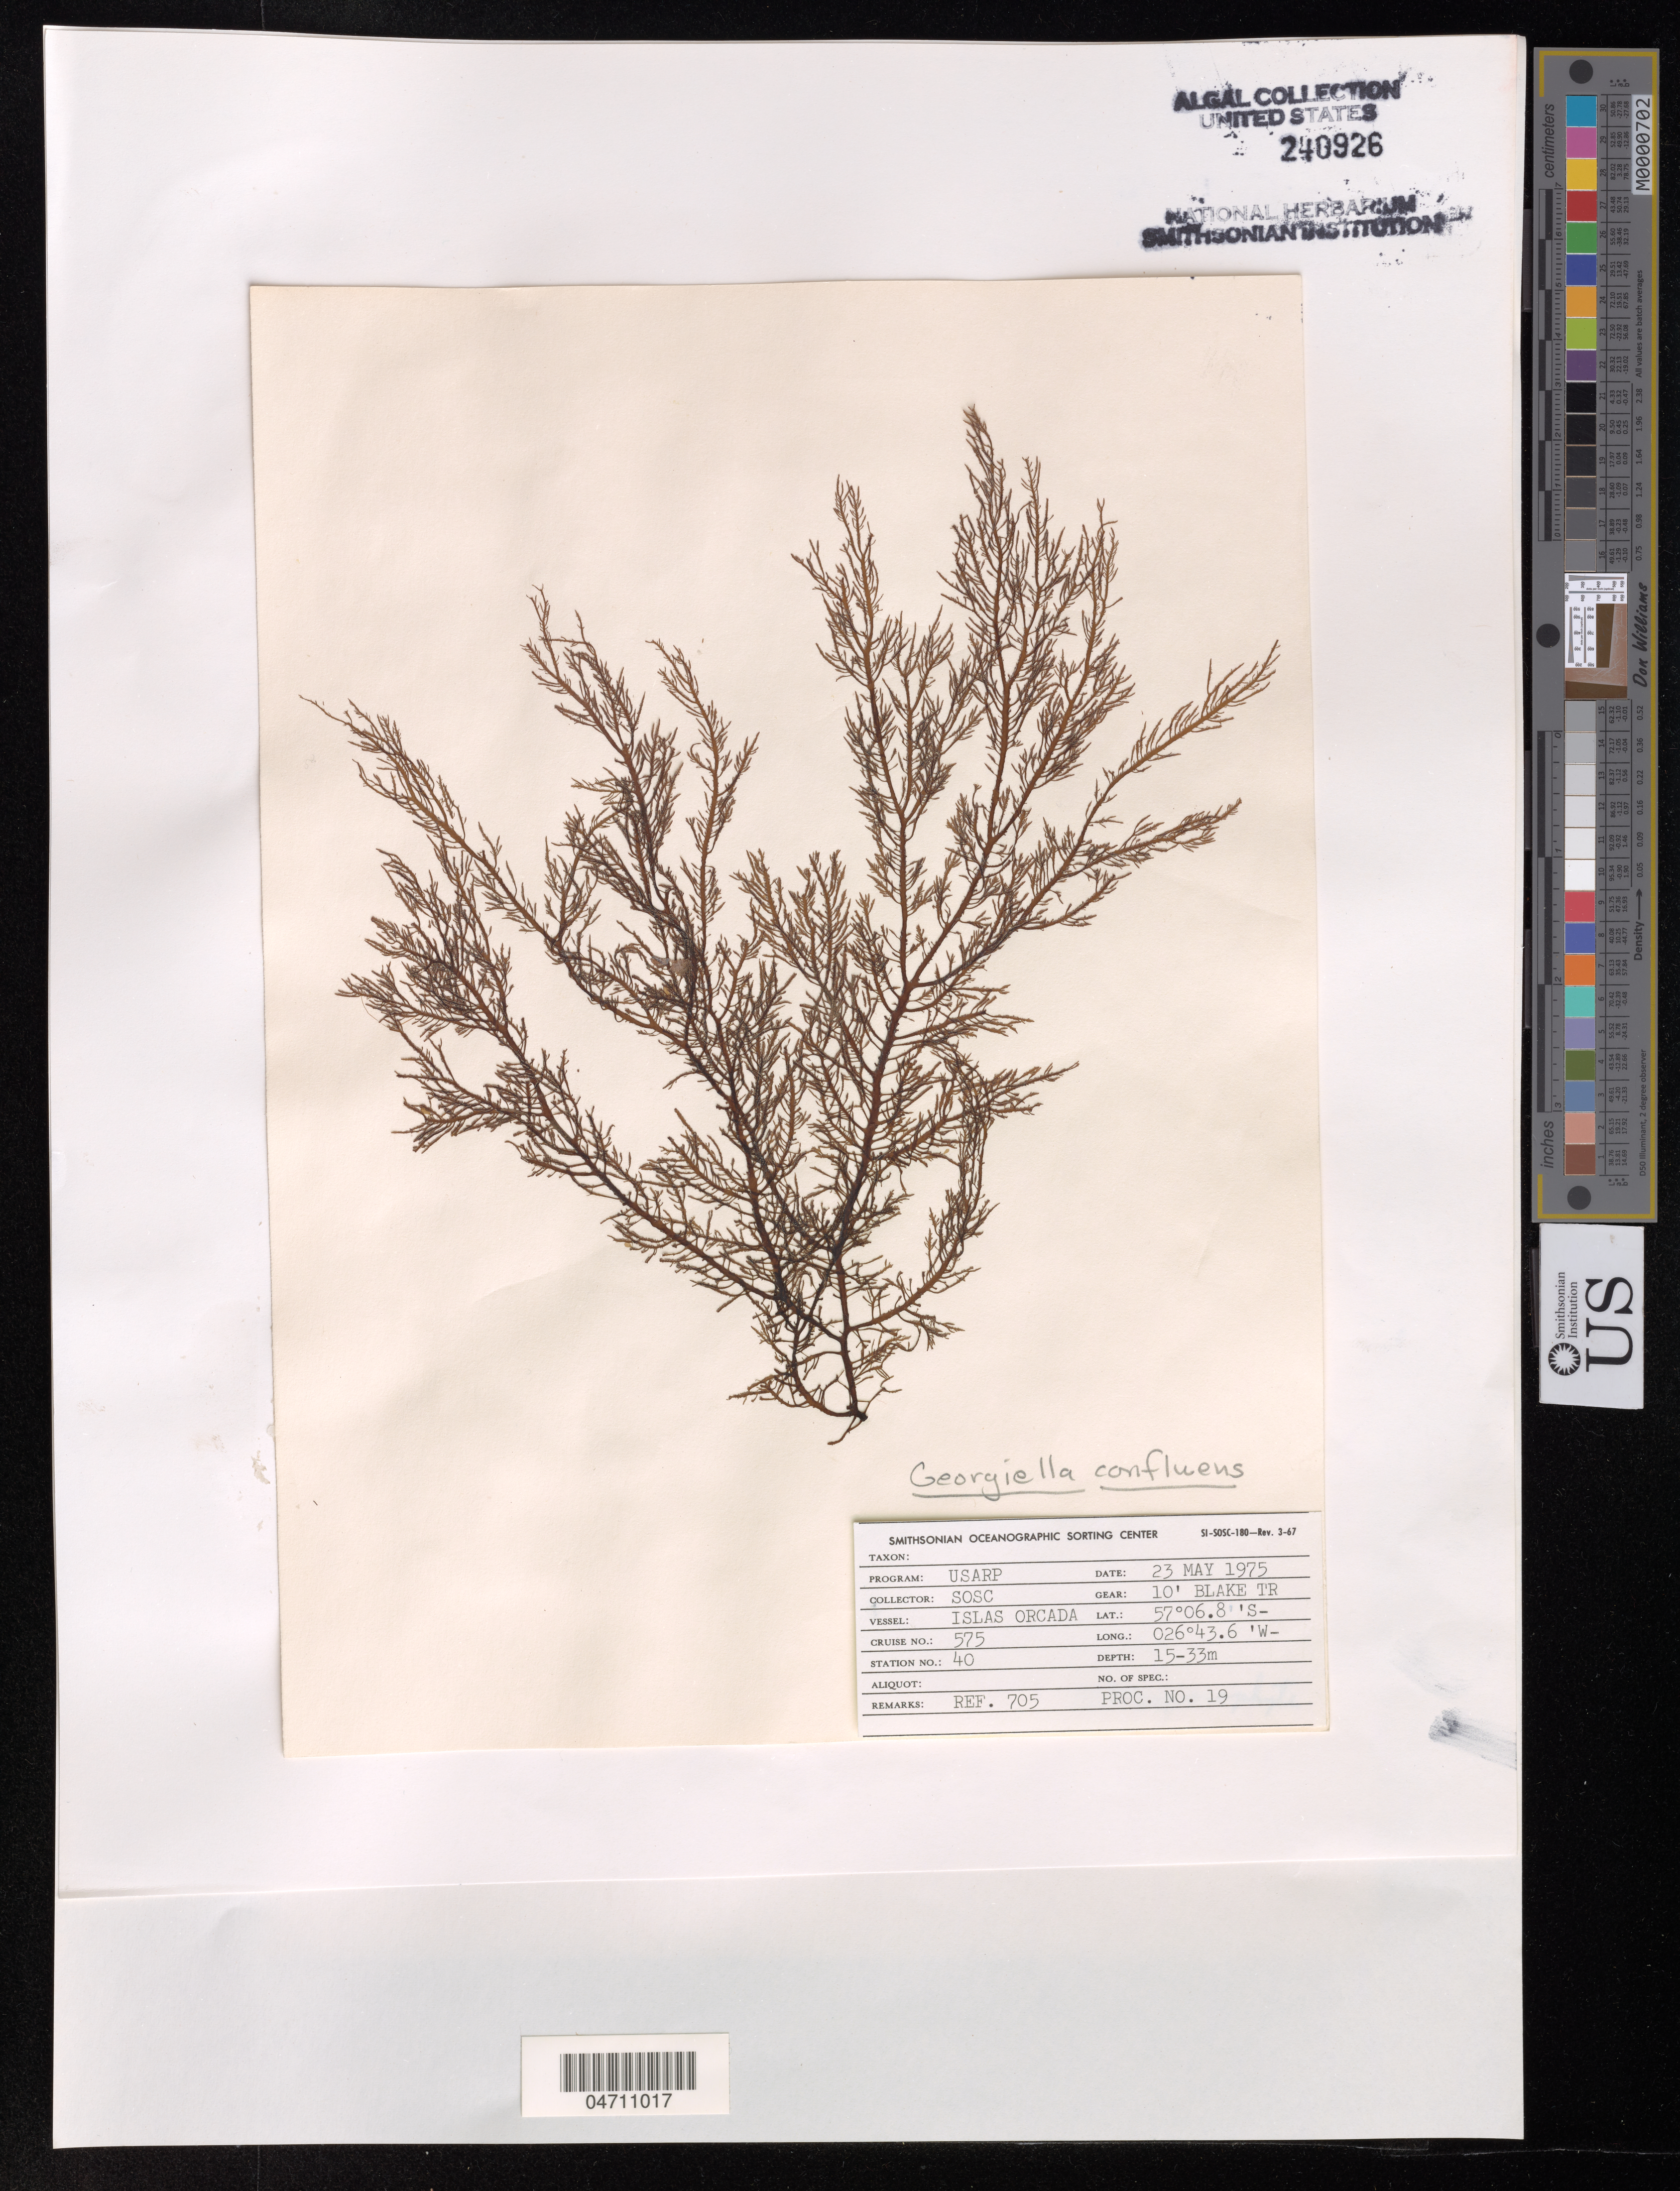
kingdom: Plantae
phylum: Rhodophyta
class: Florideophyceae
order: Ceramiales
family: Wrangeliaceae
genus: Georgiella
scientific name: Georgiella confluens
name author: (Reinsch) Kylin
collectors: SOSC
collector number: REF. 705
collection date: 1975-05-23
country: United Kingdom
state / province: Scotland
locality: Islas Orcada.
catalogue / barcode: US 240926